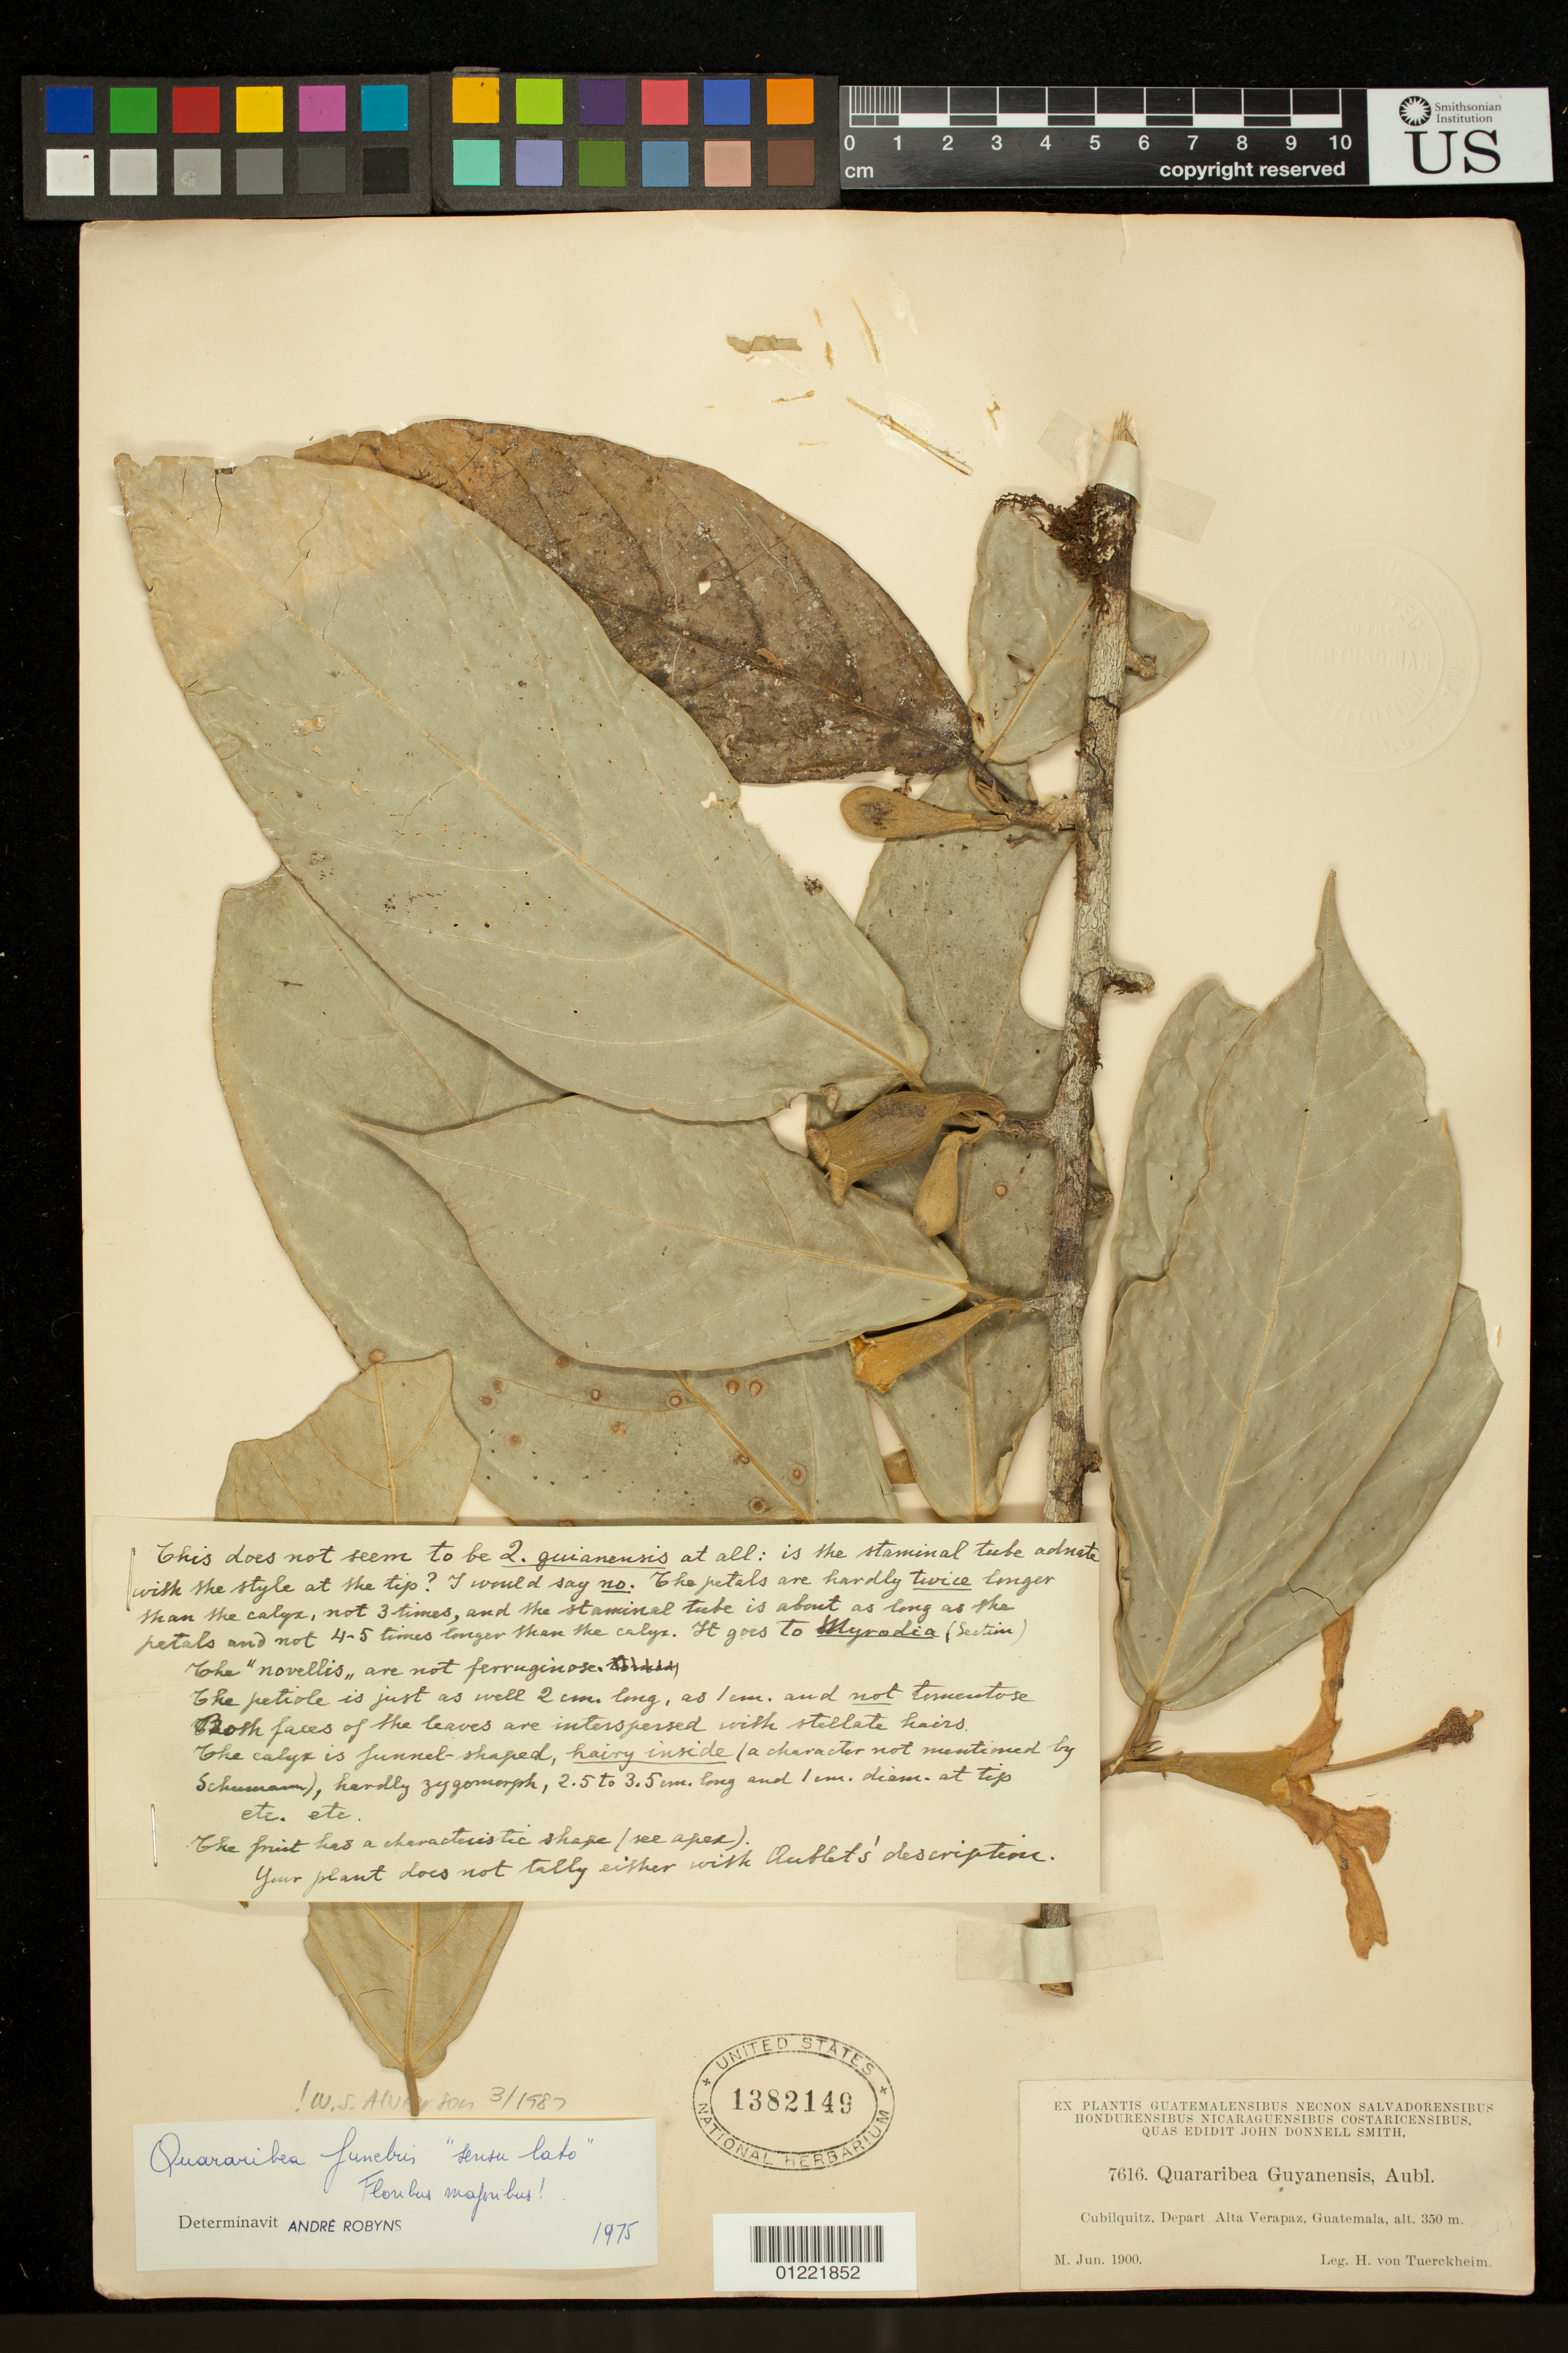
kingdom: Plantae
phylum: Tracheophyta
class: Magnoliopsida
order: Malvales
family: Malvaceae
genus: Quararibea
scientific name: Quararibea funebris subsp. funebris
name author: (La Llave) Vischer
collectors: H. von Türckheim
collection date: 1900-06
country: Guatemala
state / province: Alta Verapaz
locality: Cubilquitz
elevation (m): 350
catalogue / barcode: US 1382149